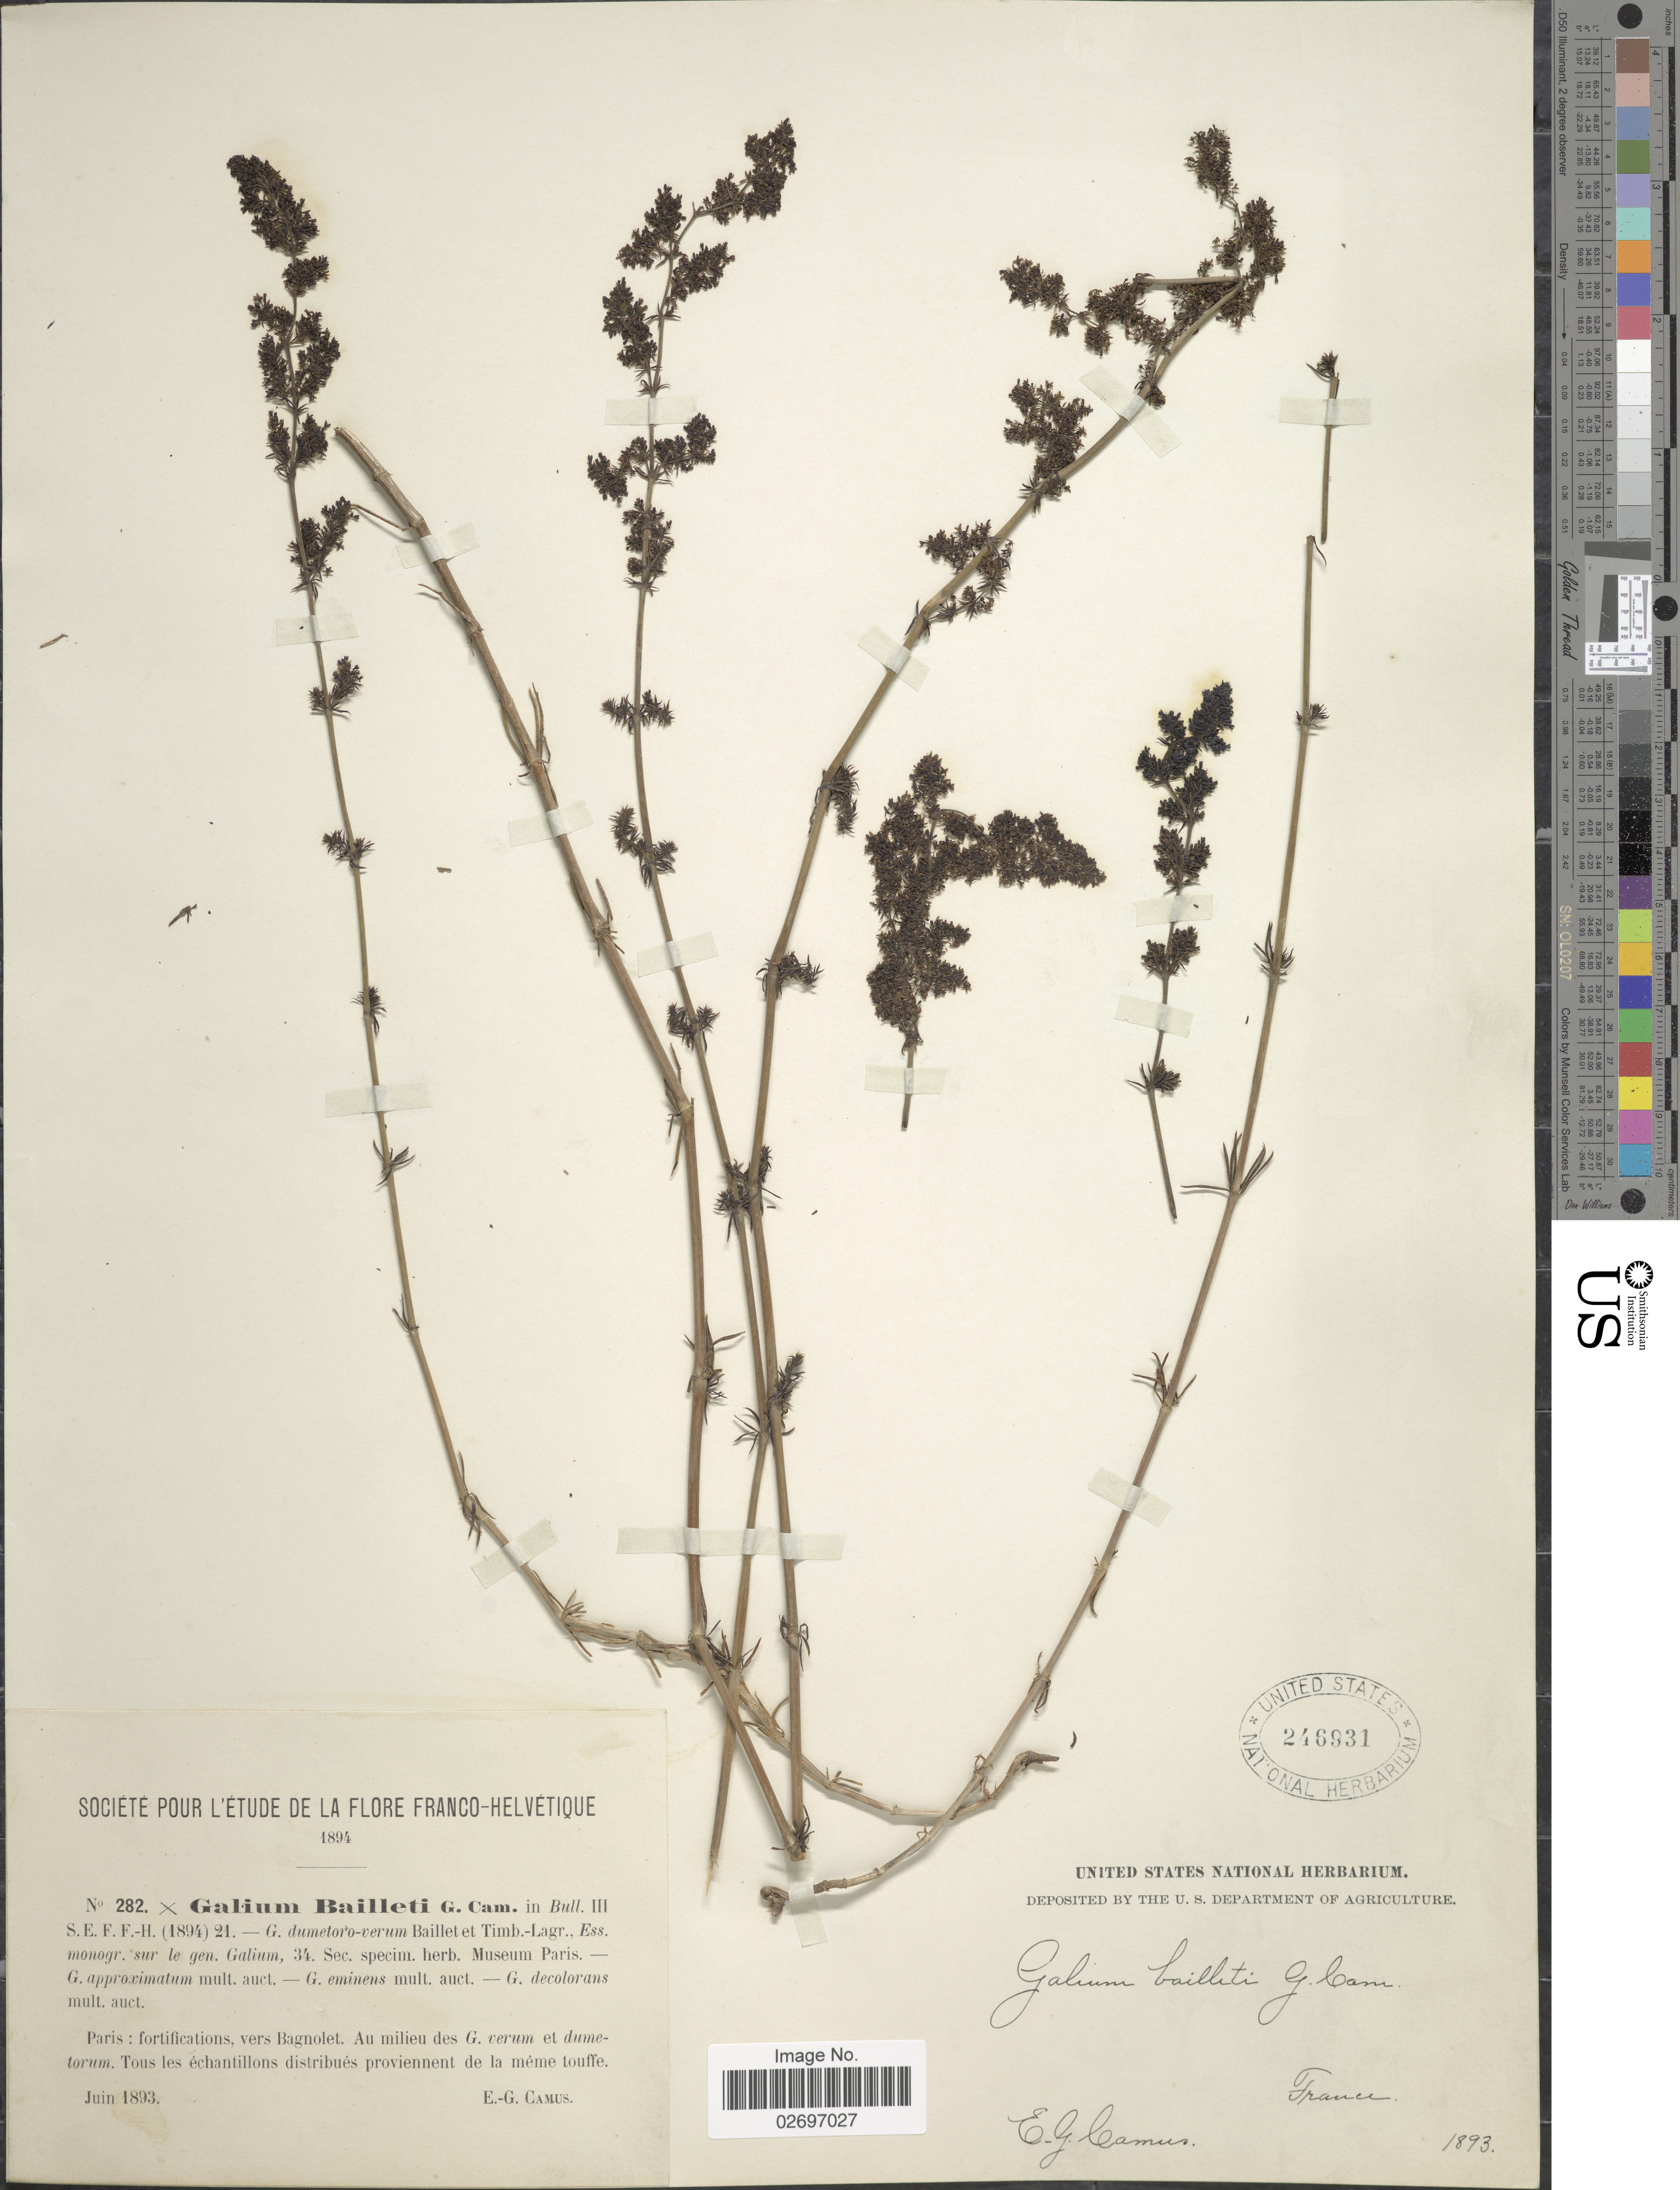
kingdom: Plantae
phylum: Tracheophyta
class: Magnoliopsida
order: Gentianales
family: Rubiaceae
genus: Galium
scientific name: Galium x bailletii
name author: E.G. Camus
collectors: E. G. Camus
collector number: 282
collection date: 1893-06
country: France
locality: Paris: fortifications, vers Bagnolet, Au milieu des G. verum et dumetorum, Tous les echantillons distribues proviennent de la meme touffe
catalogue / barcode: US 246931